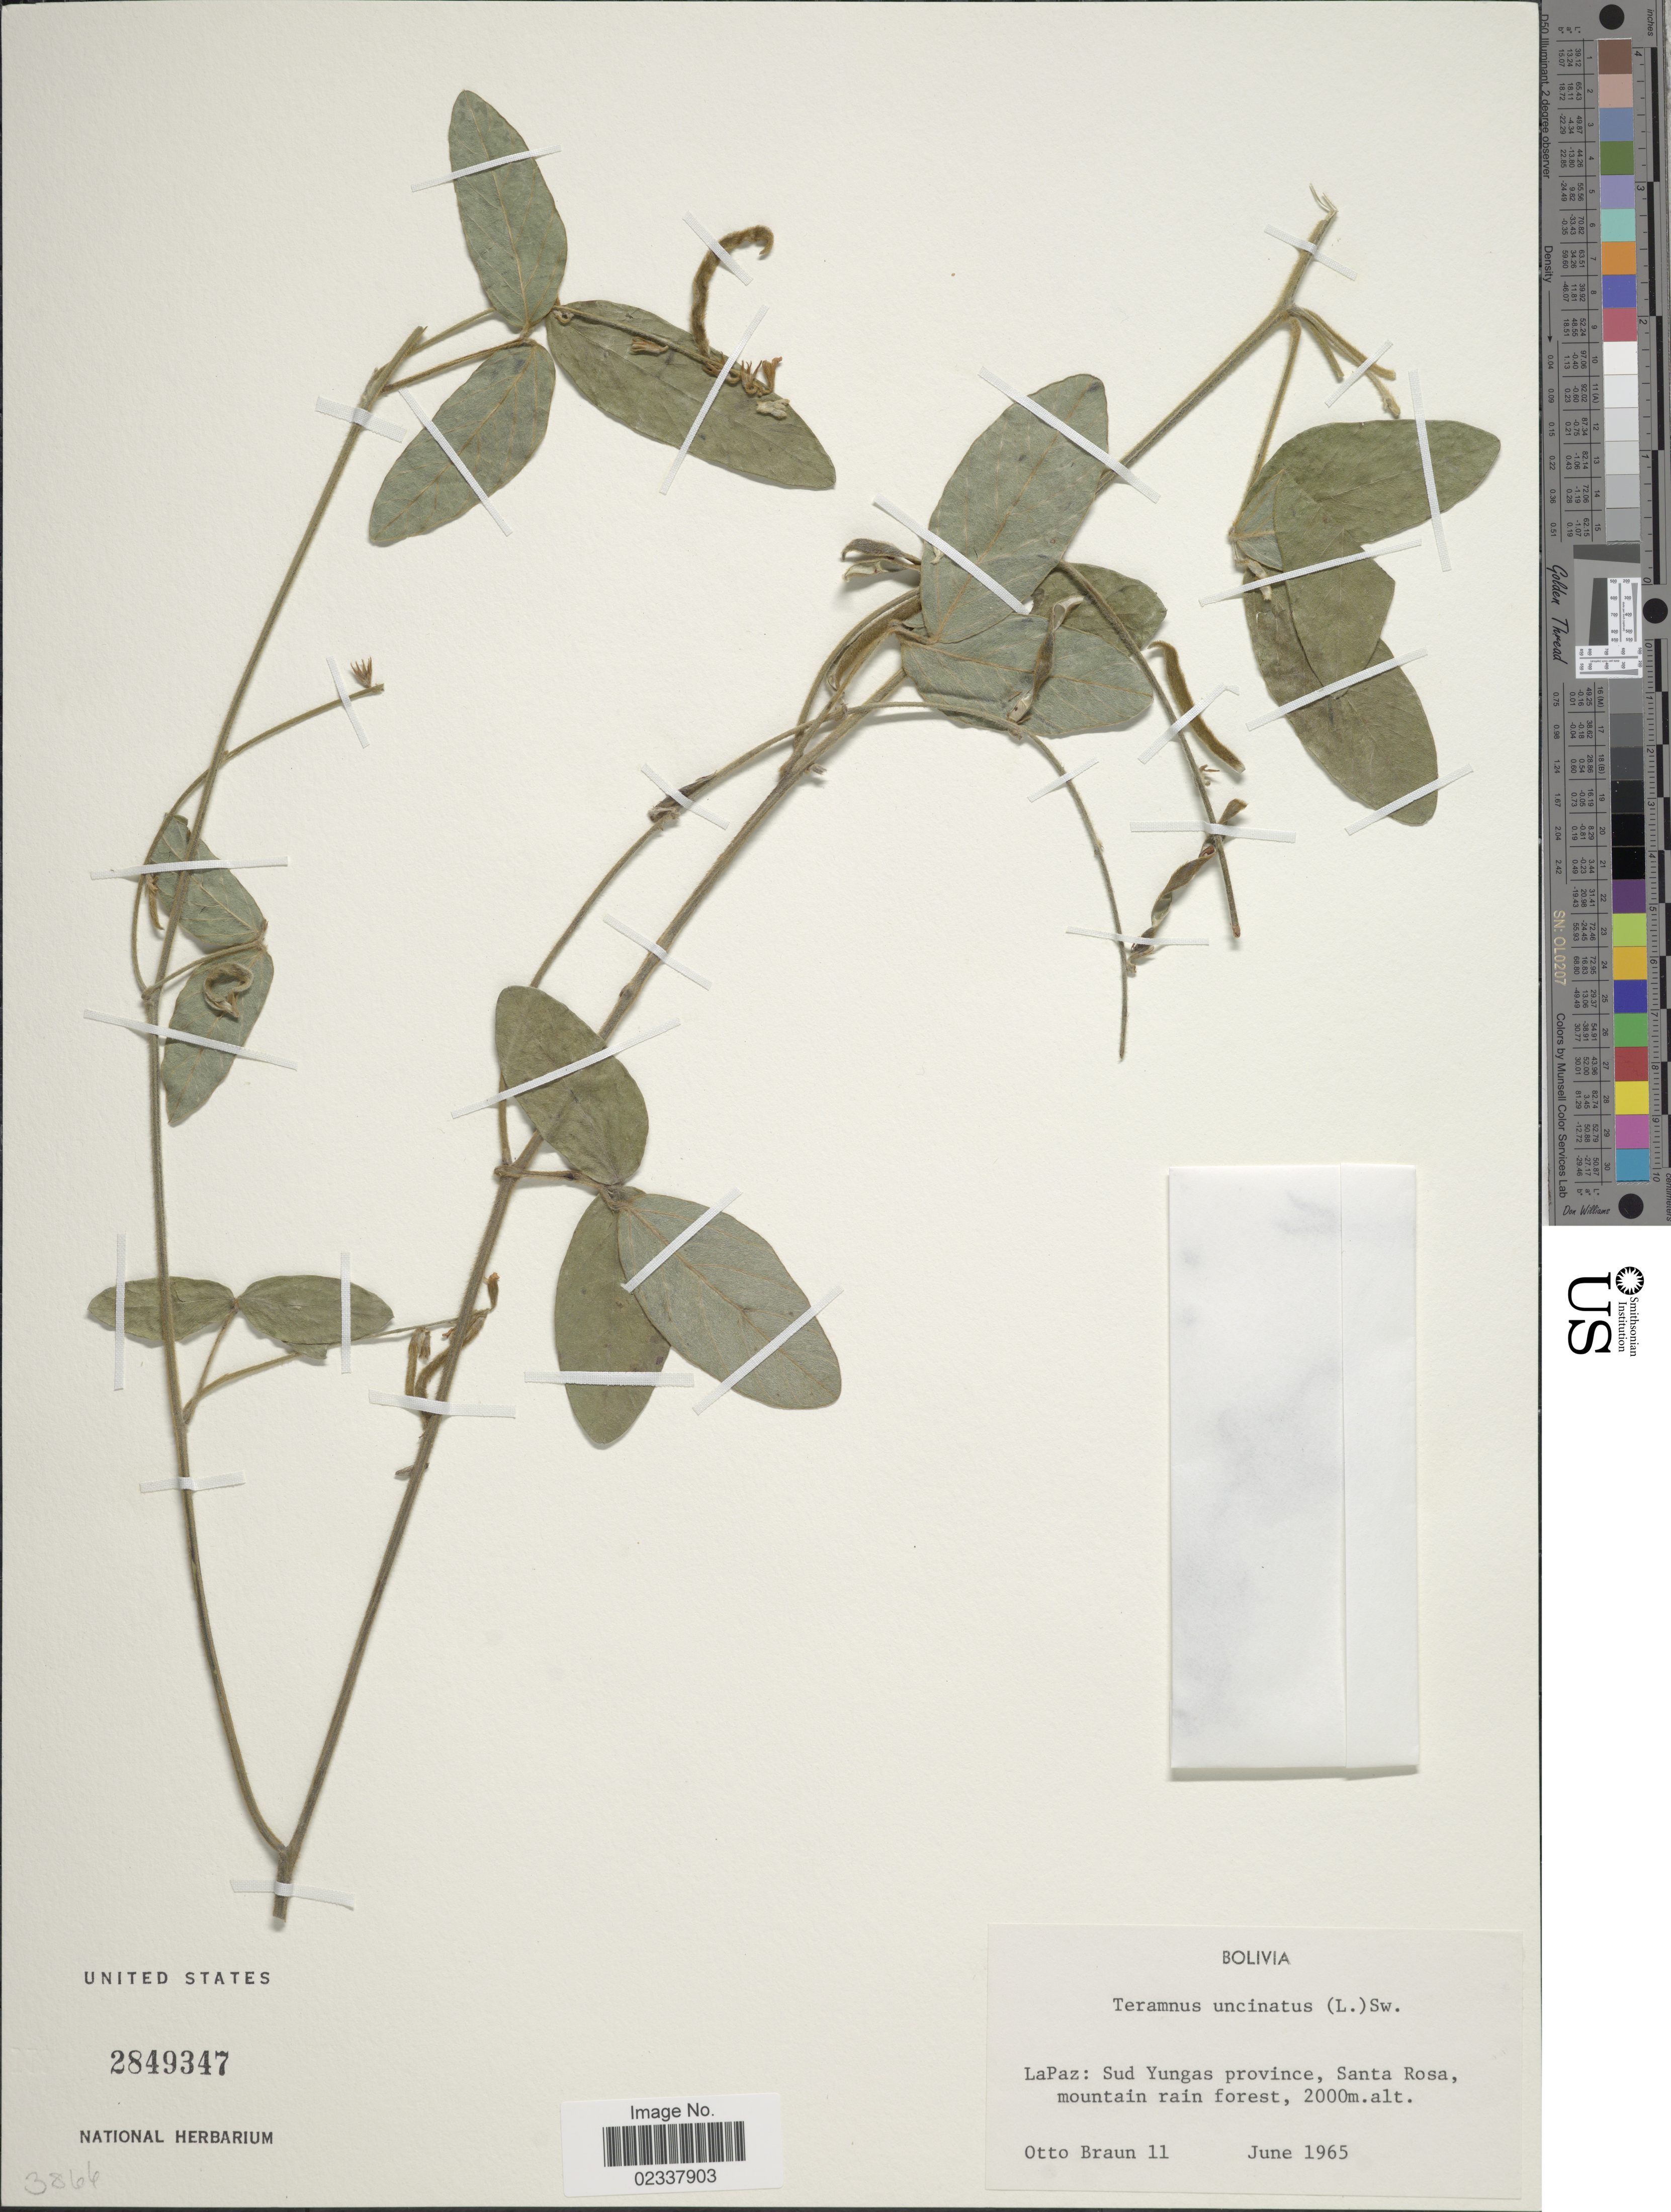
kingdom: Plantae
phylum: Tracheophyta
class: Magnoliopsida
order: Fabales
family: Fabaceae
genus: Teramnus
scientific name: Teramnus uncinatus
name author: (L.) Sw.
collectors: O. Braun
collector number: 11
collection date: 1965-06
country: Bolivia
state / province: La Paz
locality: Sud Yungas province, Santa Rosa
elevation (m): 2000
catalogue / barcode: US 2849347